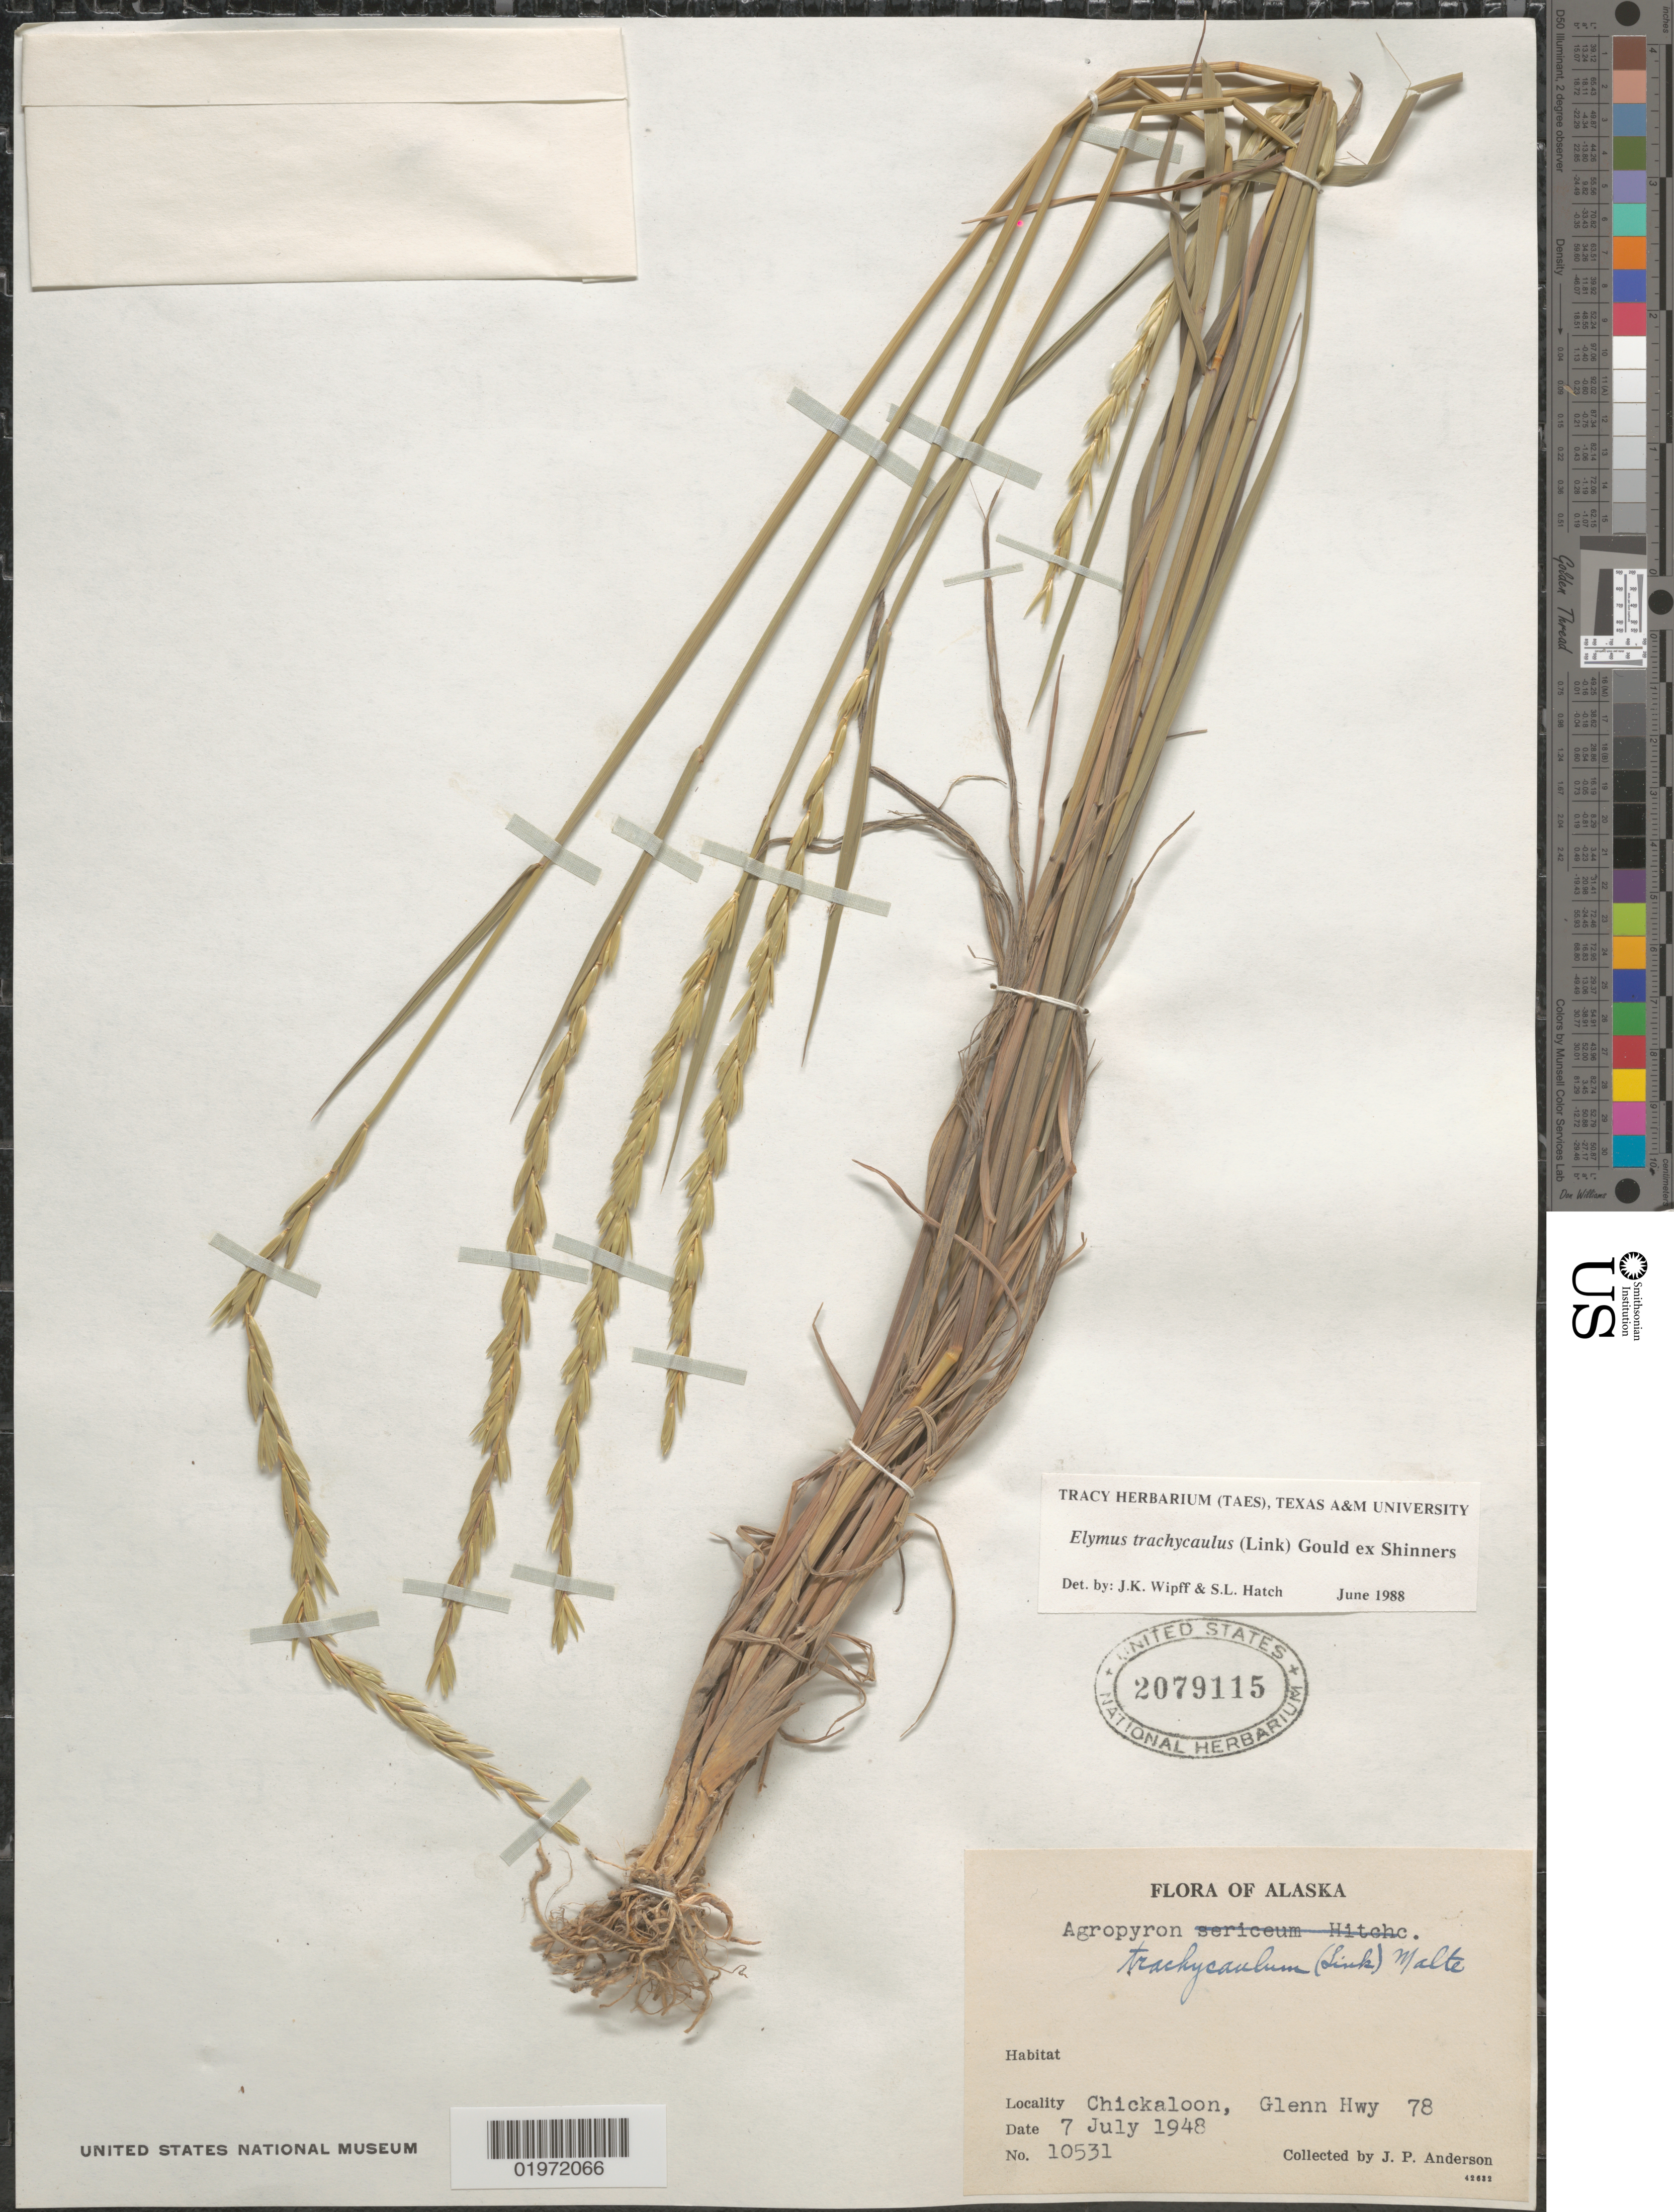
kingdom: Plantae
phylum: Tracheophyta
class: Liliopsida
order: Poales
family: Poaceae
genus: Elymus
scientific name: Elymus trachycaulus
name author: (Link) Gould ex Shinners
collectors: J. P. Anderson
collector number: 10531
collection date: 1948-07-07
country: United States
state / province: Alaska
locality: Chickaloon, Glenn Hwy 78.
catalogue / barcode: US 2079115